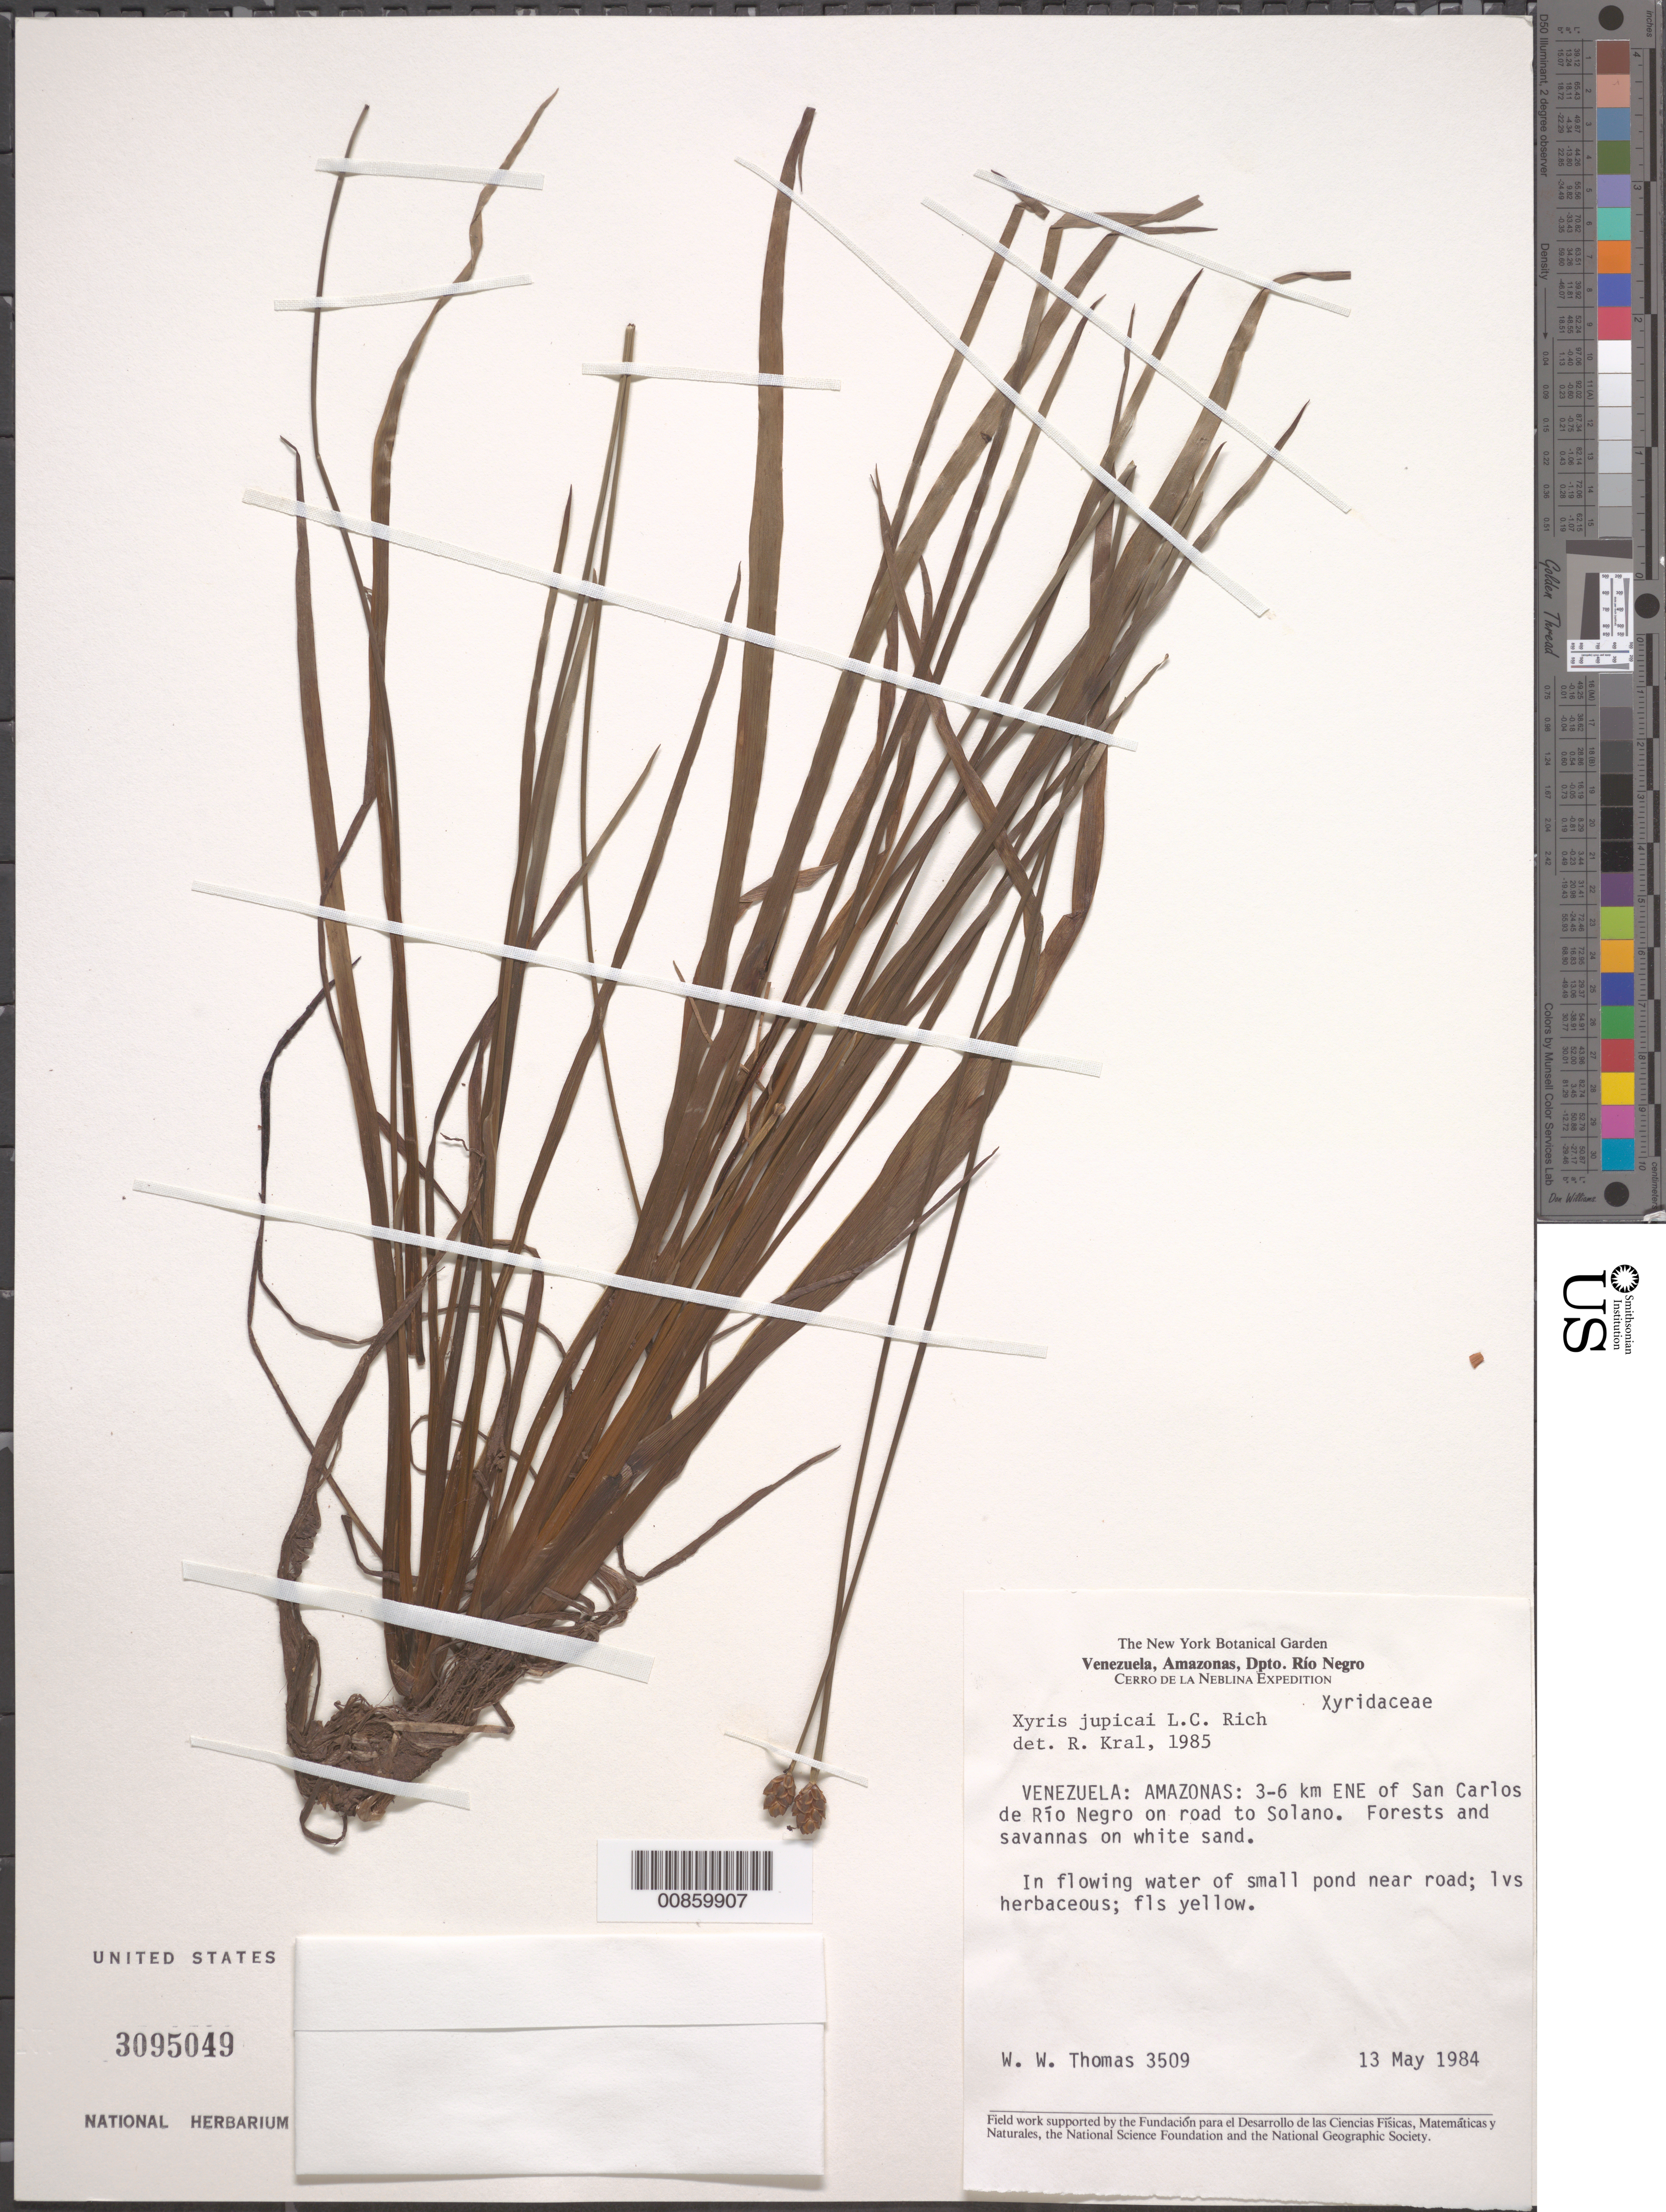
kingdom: Plantae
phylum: Tracheophyta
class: Liliopsida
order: Poales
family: Xyridaceae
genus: Xyris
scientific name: Xyris jupicai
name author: Rich.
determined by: Kral, Robert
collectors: W. W. Thomas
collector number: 3509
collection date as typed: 13-May-84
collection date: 1984-05-13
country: Venezuela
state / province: Amazonas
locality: San Carlos de Río Negro, 3-6 km ENE of, on road to Solano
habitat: In flower water of small pond near road; forests and savannas on white sand.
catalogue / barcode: US 3095049